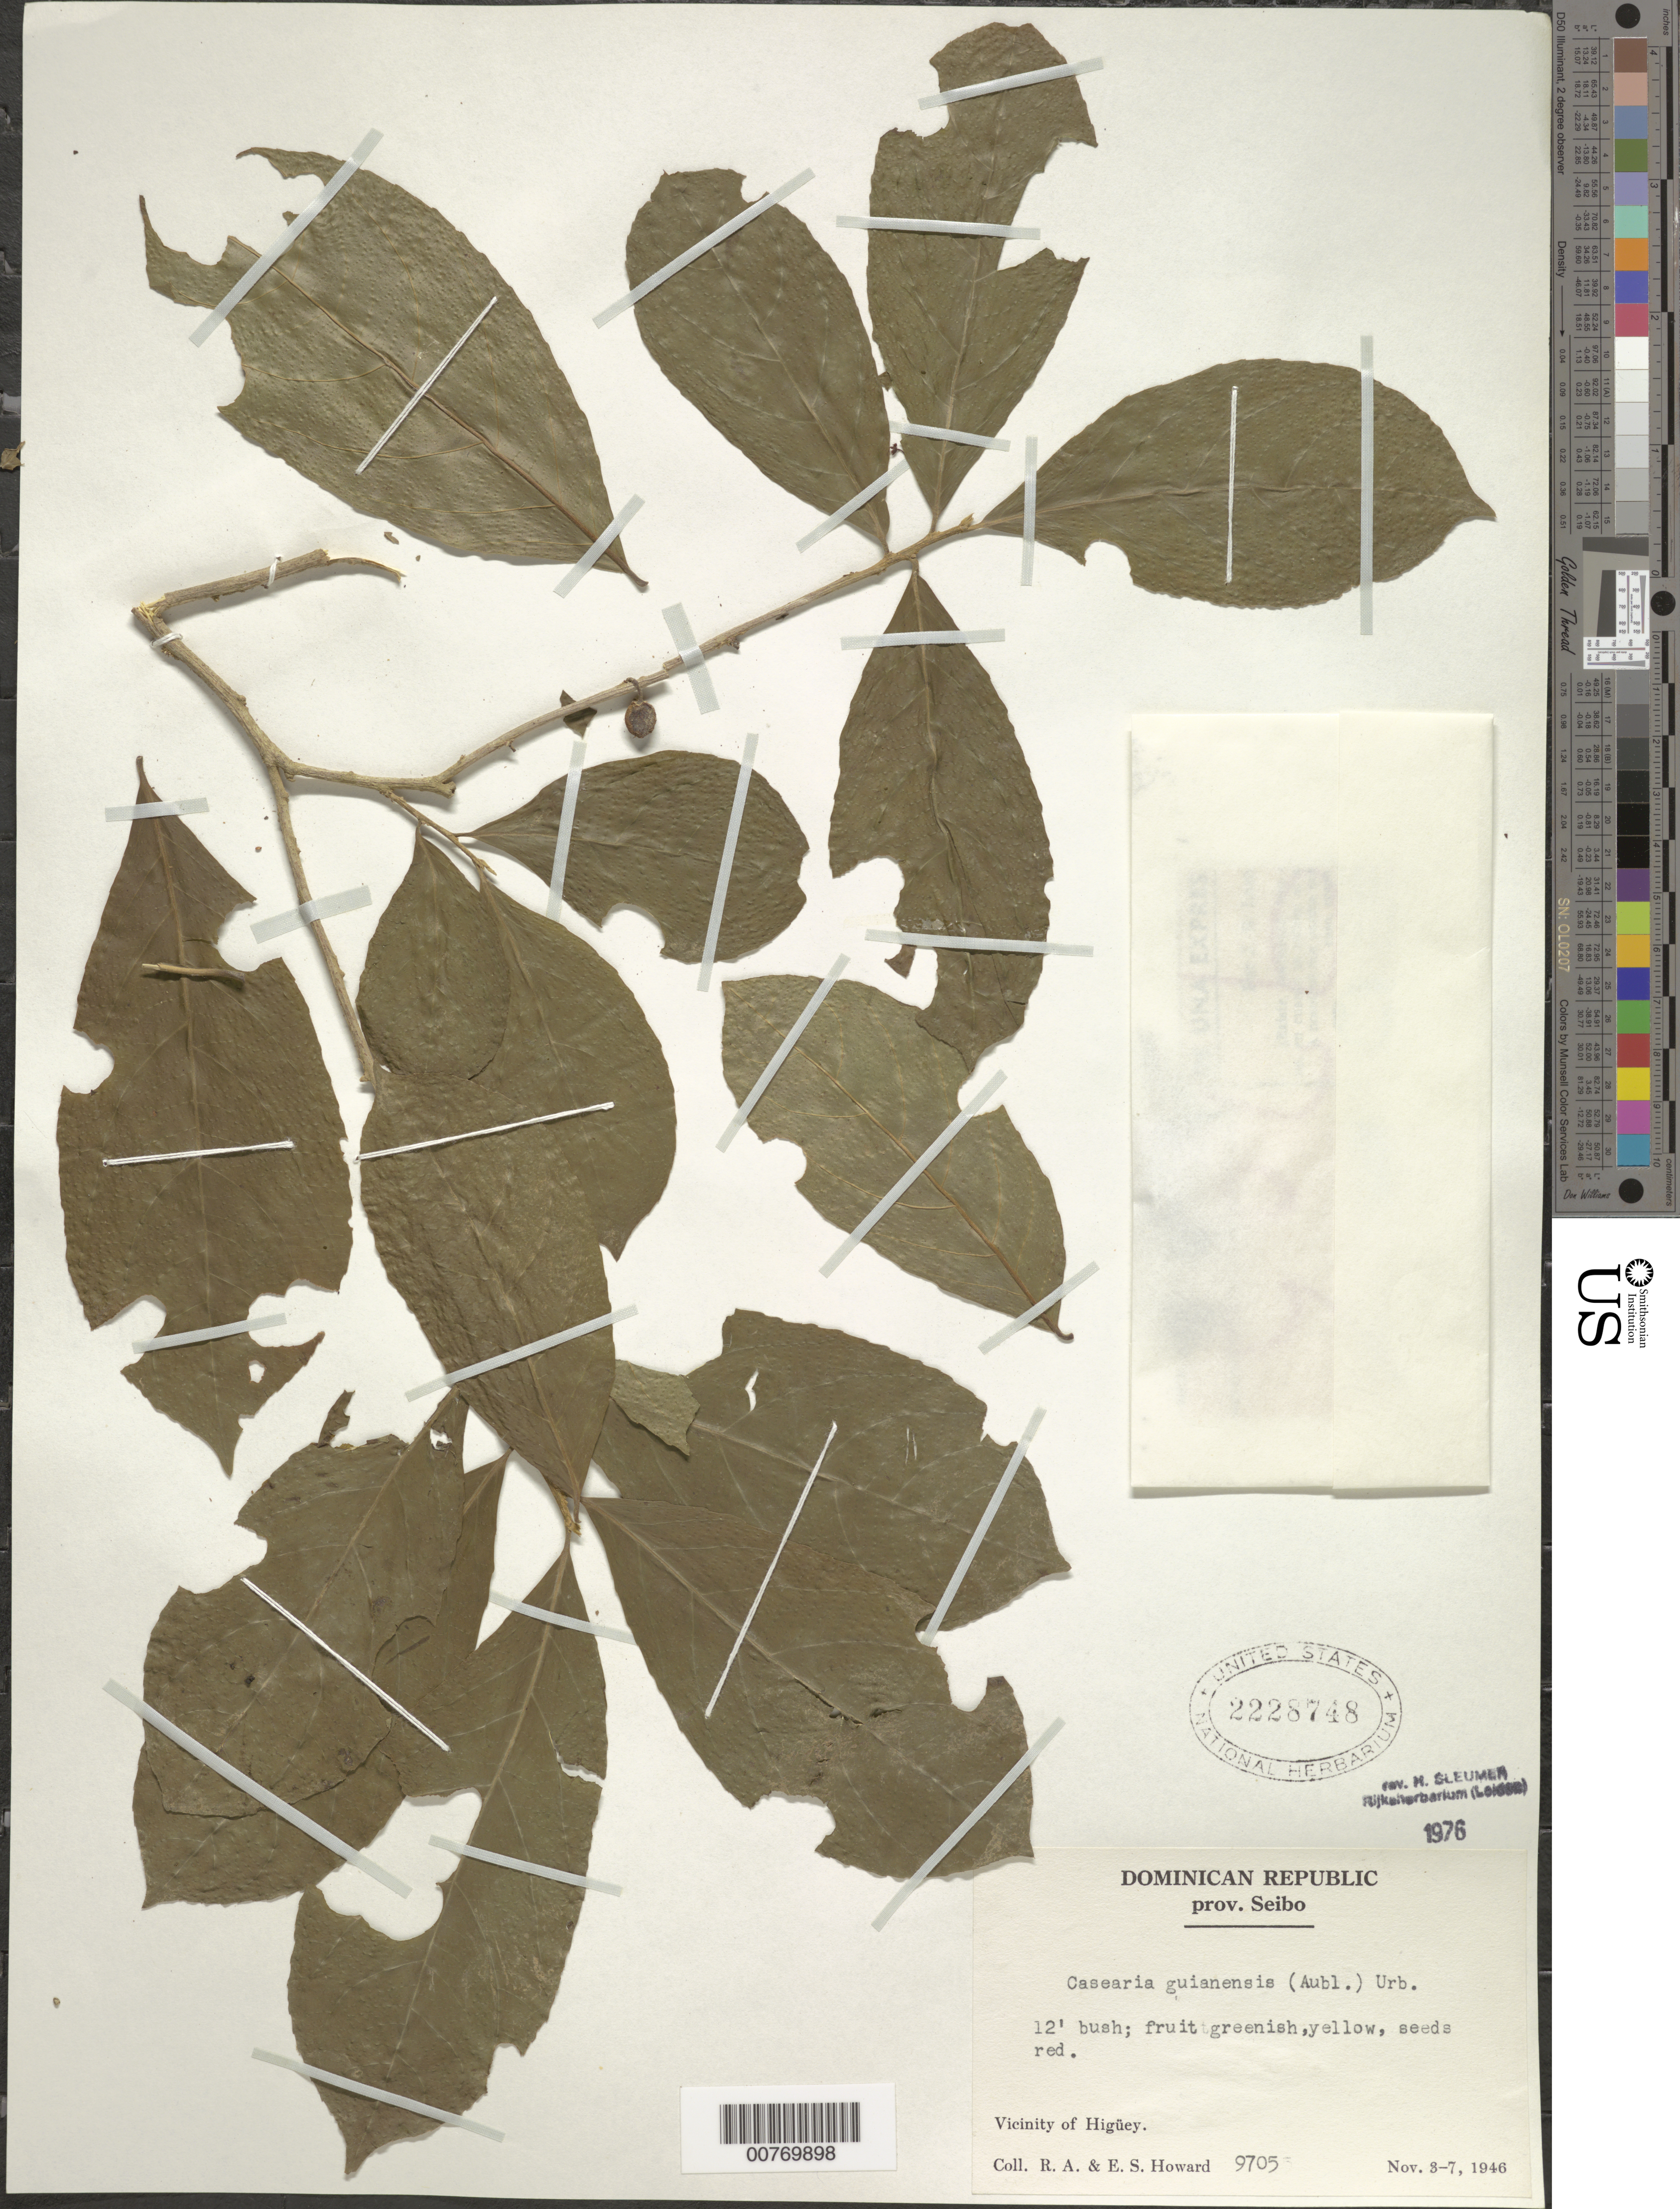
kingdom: Plantae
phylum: Tracheophyta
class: Magnoliopsida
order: Malpighiales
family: Salicaceae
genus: Casearia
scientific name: Casearia guianensis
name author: (Aubl.) Urb.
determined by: Sleumer, H. O.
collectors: R. A. Howard & E. S. Howard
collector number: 9705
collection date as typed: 03 Nov 1946 to 07 Nov 1946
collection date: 1946-11-03/1946-11-07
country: Dominican Republic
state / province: El Seibo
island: Hispaniola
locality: Vicinity of Higüey.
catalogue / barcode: US 2228748